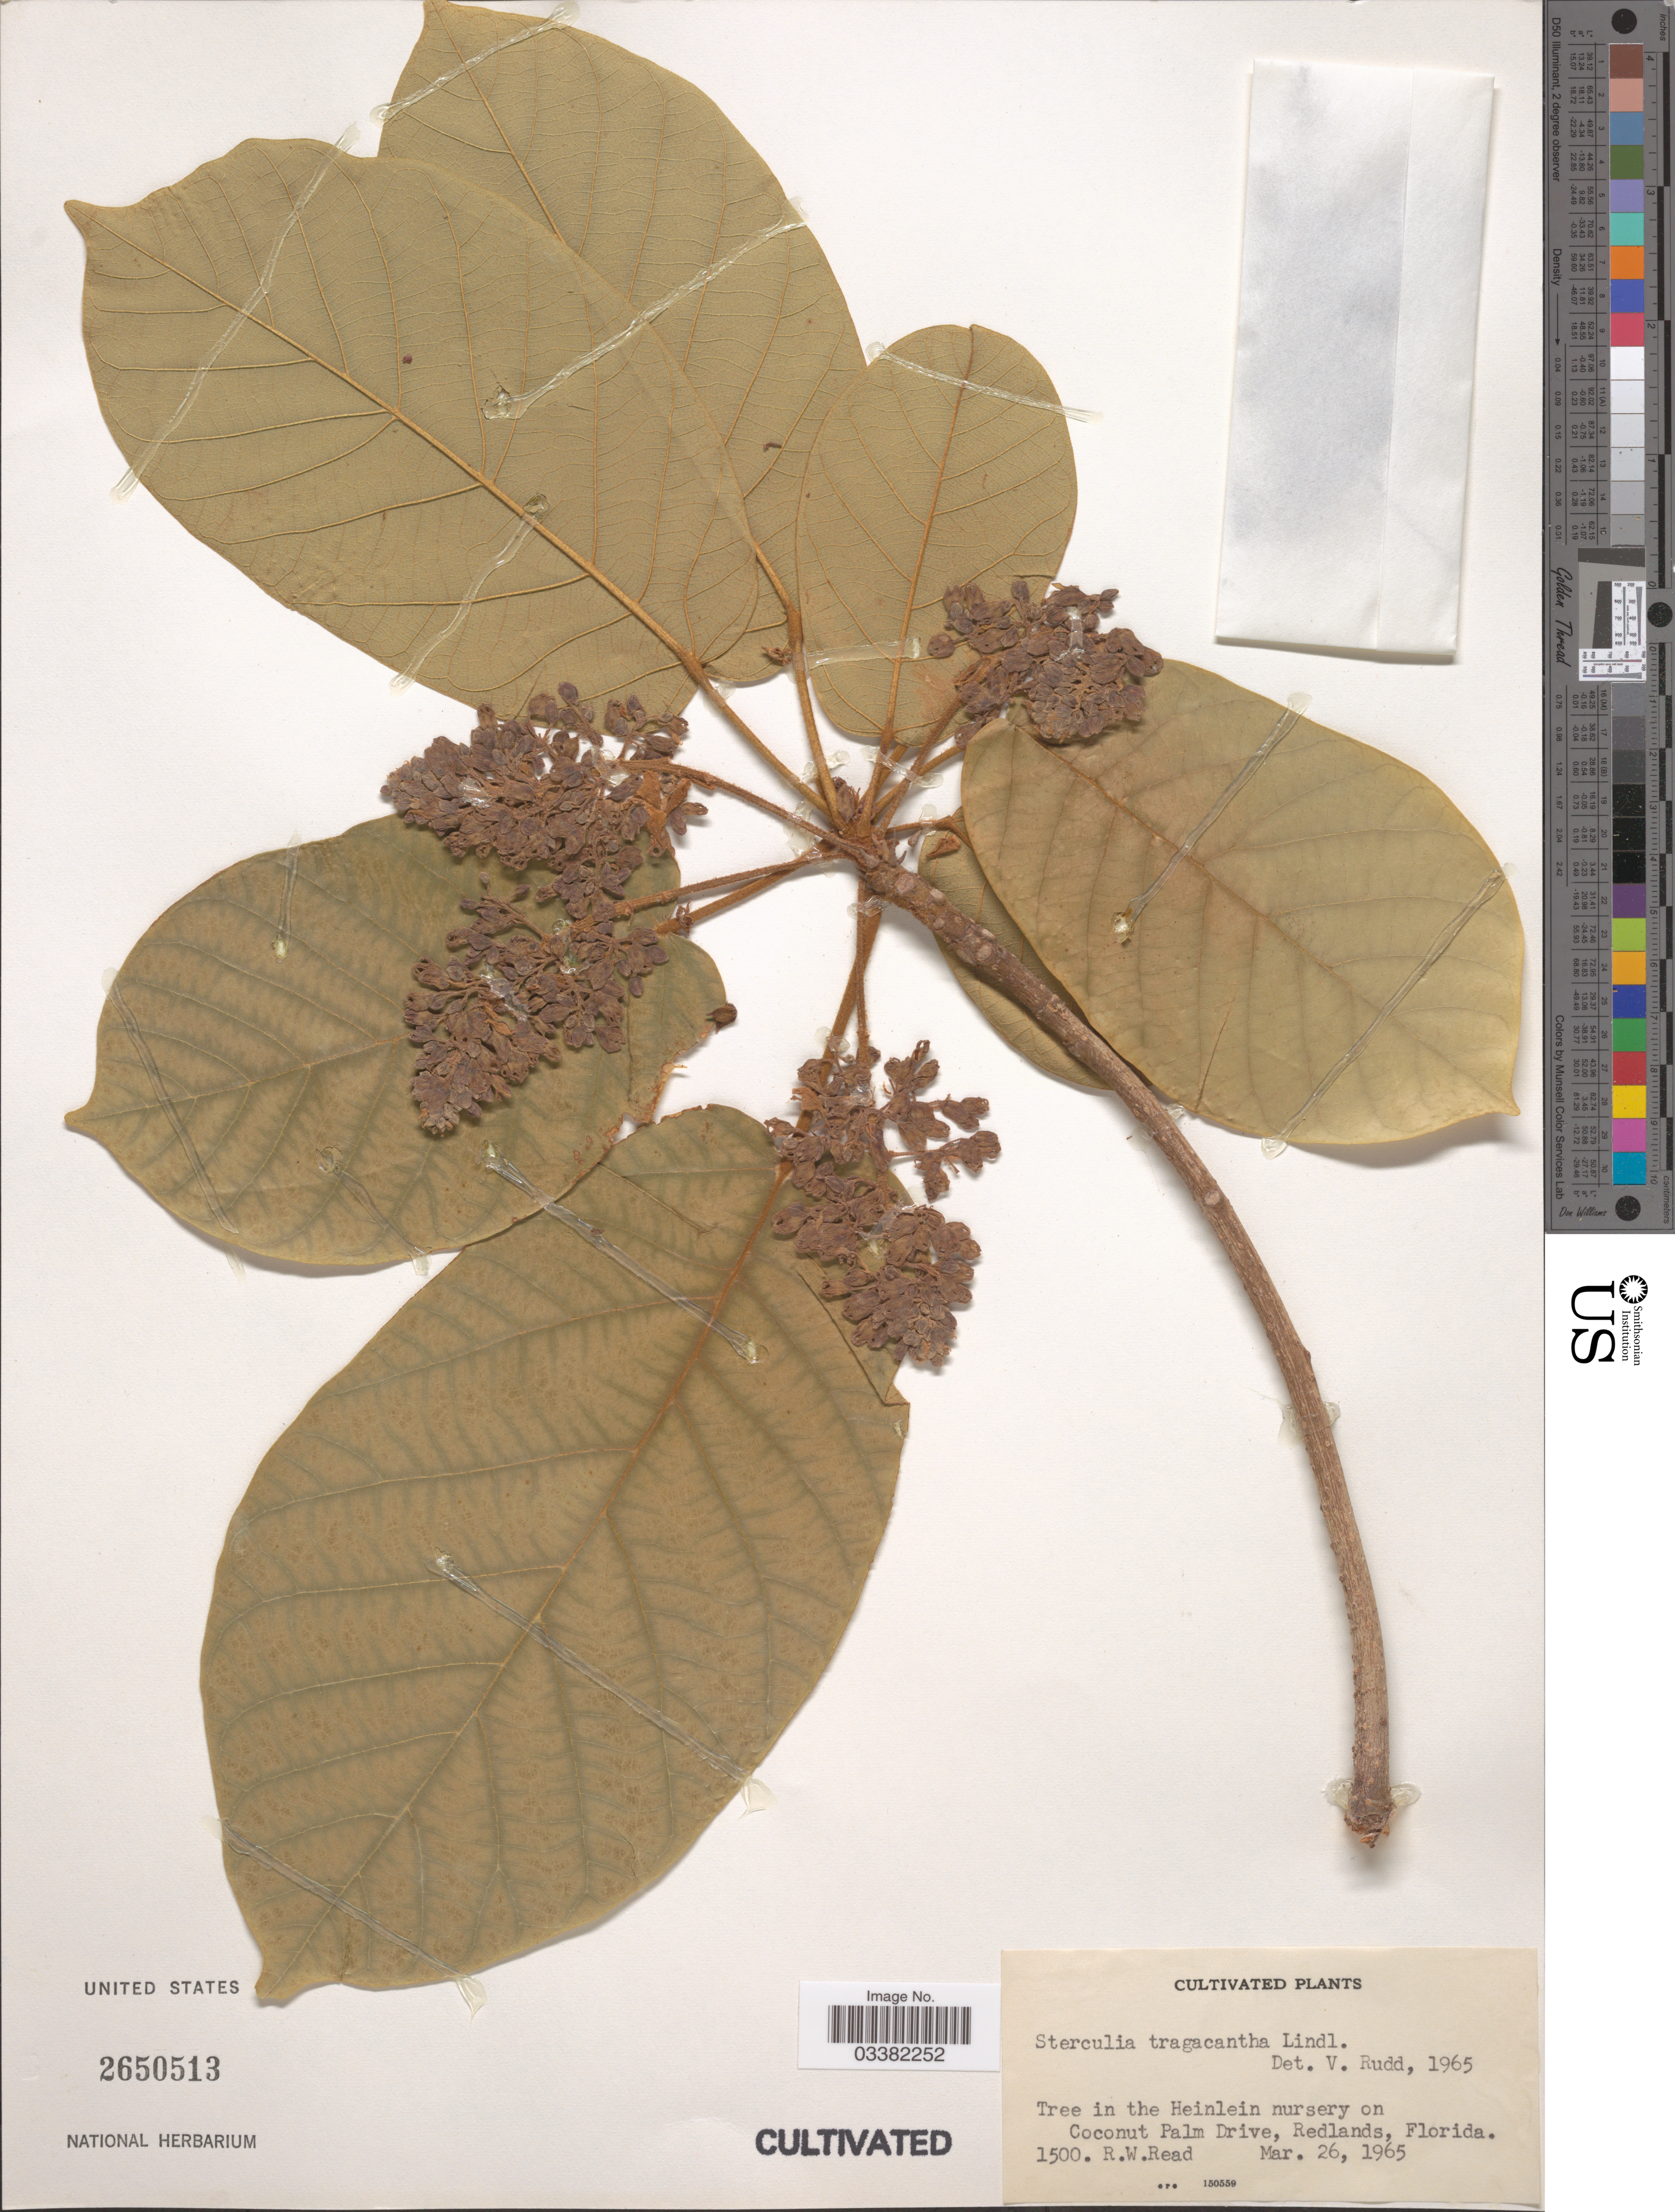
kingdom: Plantae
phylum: Tracheophyta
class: Magnoliopsida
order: Malvales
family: Malvaceae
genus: Sterculia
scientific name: Sterculia tragacantha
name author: Lindl.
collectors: R. W. Read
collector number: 1500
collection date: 1965-03-26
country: United States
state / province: Florida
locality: In the Heinlein nursery on Coconut Palm Drive, Redlands.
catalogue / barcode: US 2650513